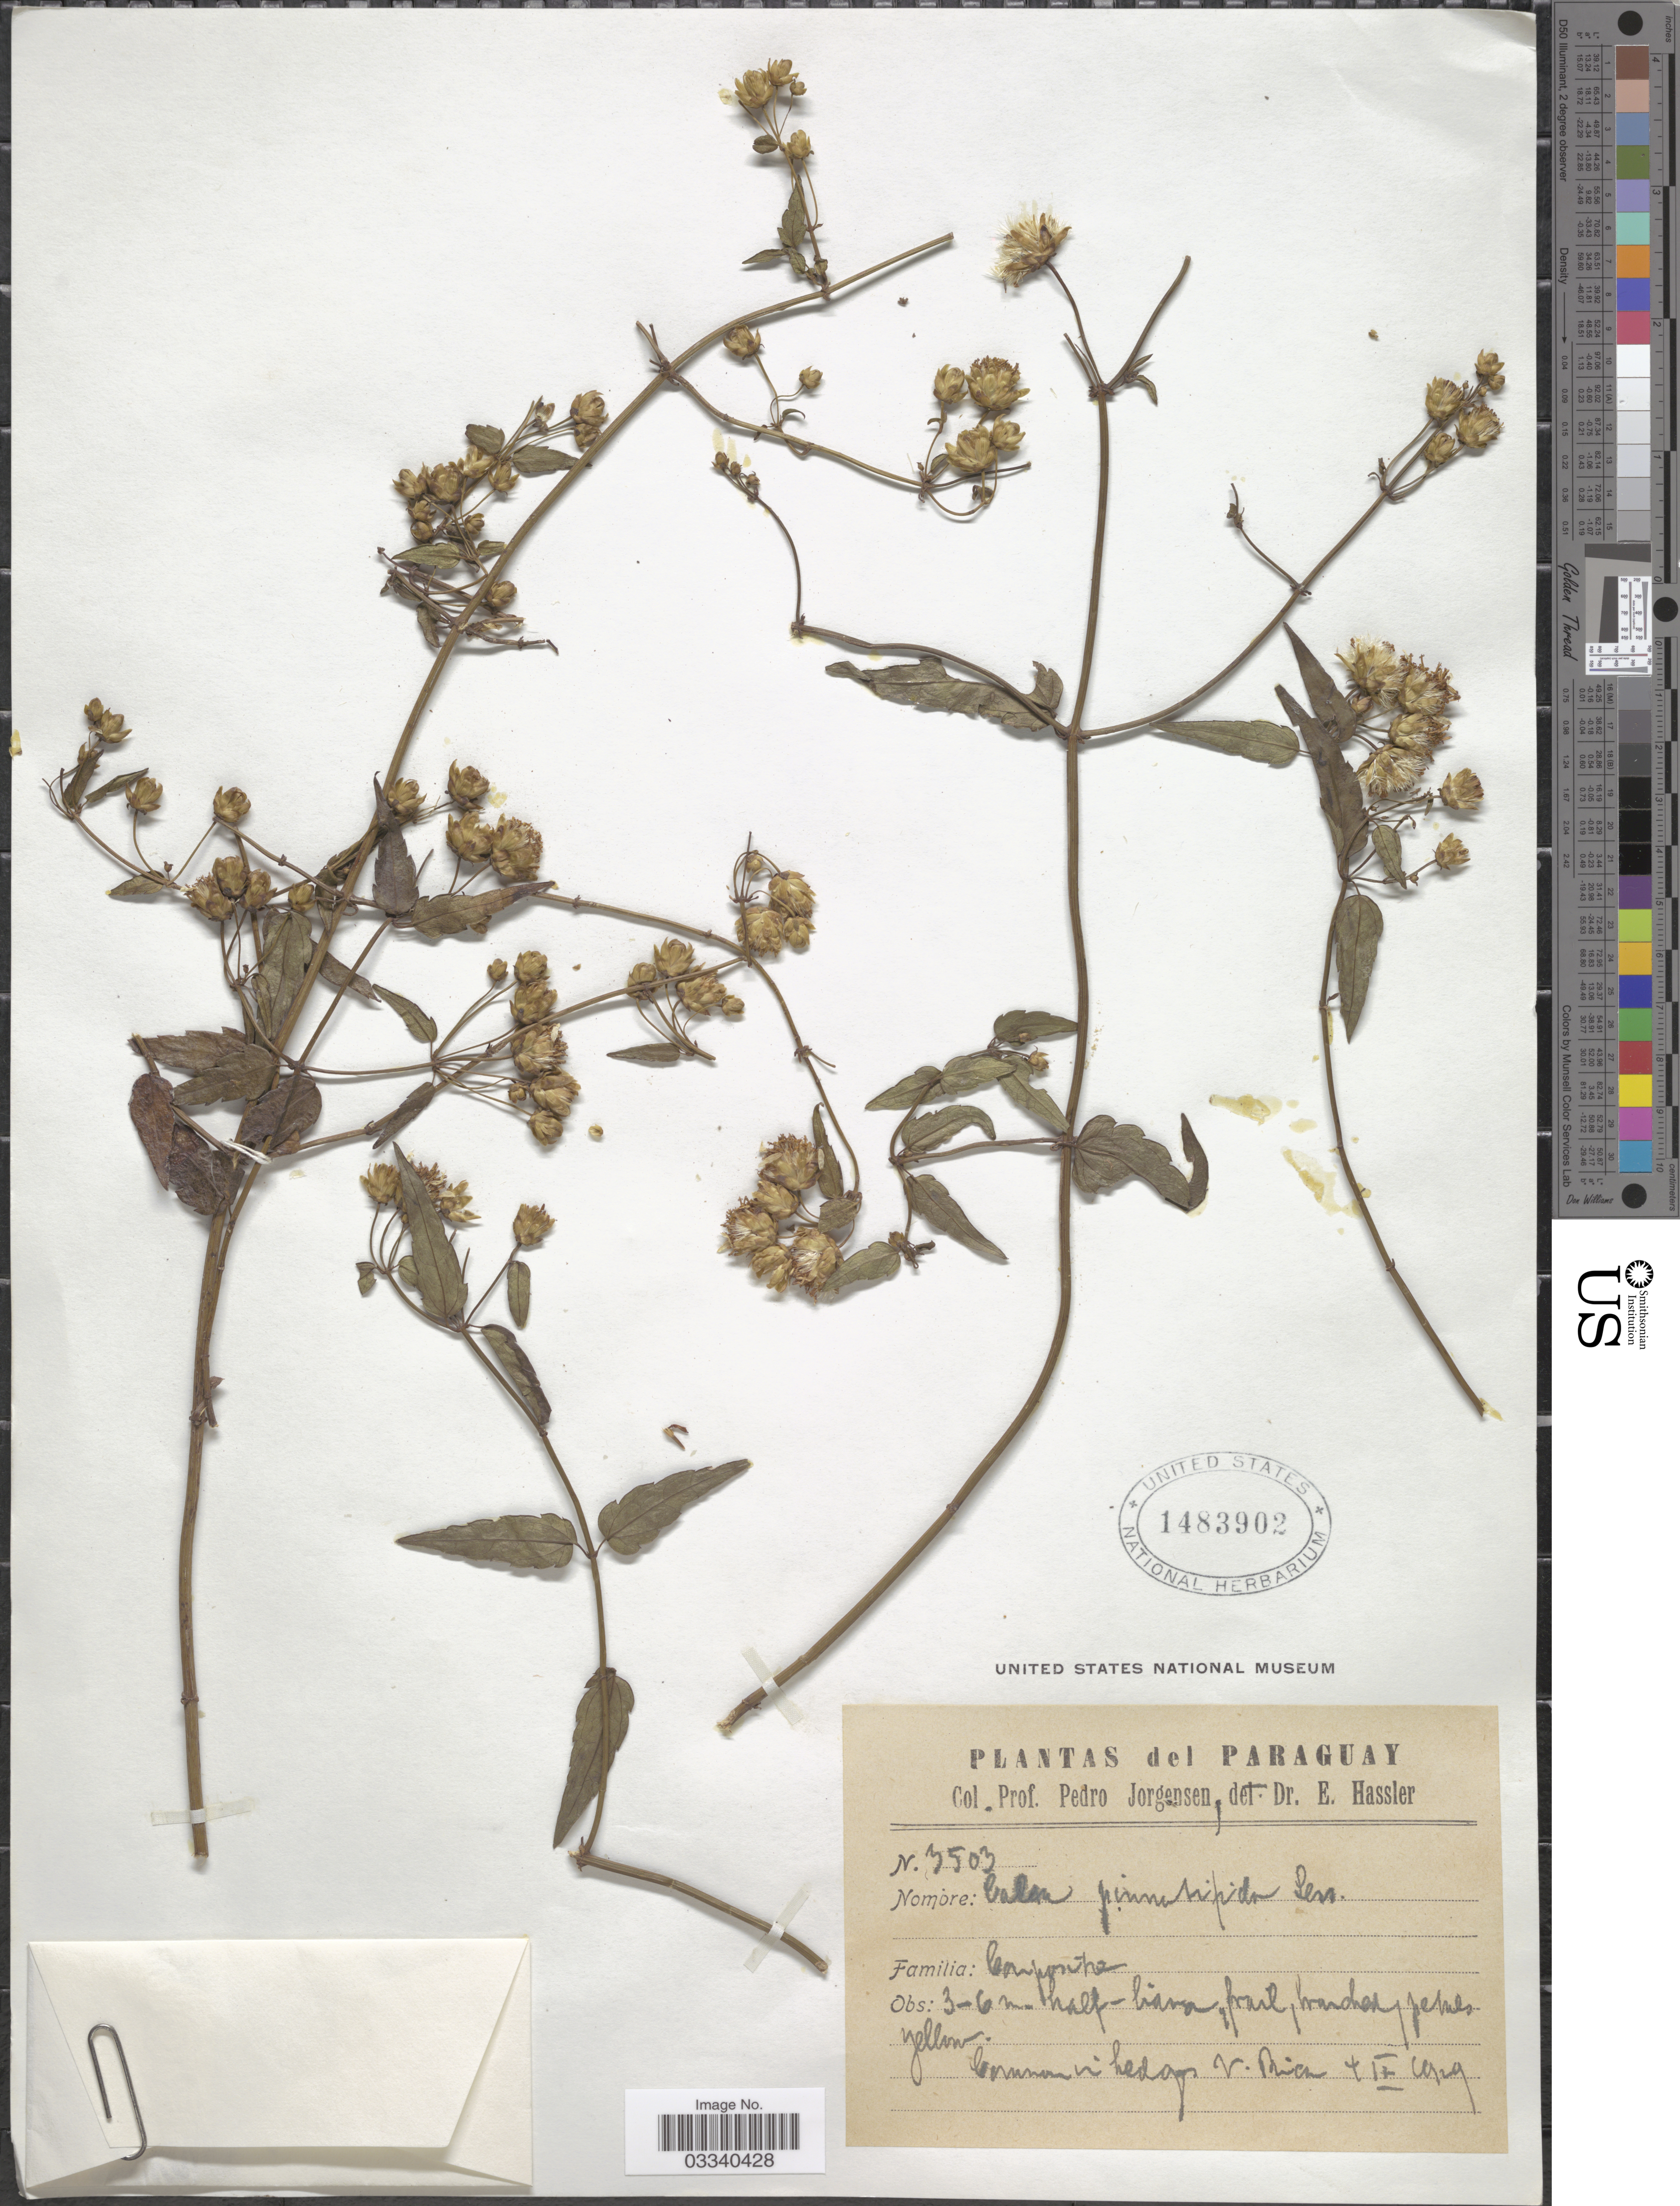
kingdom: Plantae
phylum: Tracheophyta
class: Magnoliopsida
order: Asterales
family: Asteraceae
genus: Calea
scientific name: Calea pinnatifida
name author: Banks ex Steud.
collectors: P. Jörgensen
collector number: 3503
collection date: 1929-09-04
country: Paraguay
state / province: Guaira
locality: Common in hedges V. Rica.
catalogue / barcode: US 1483902